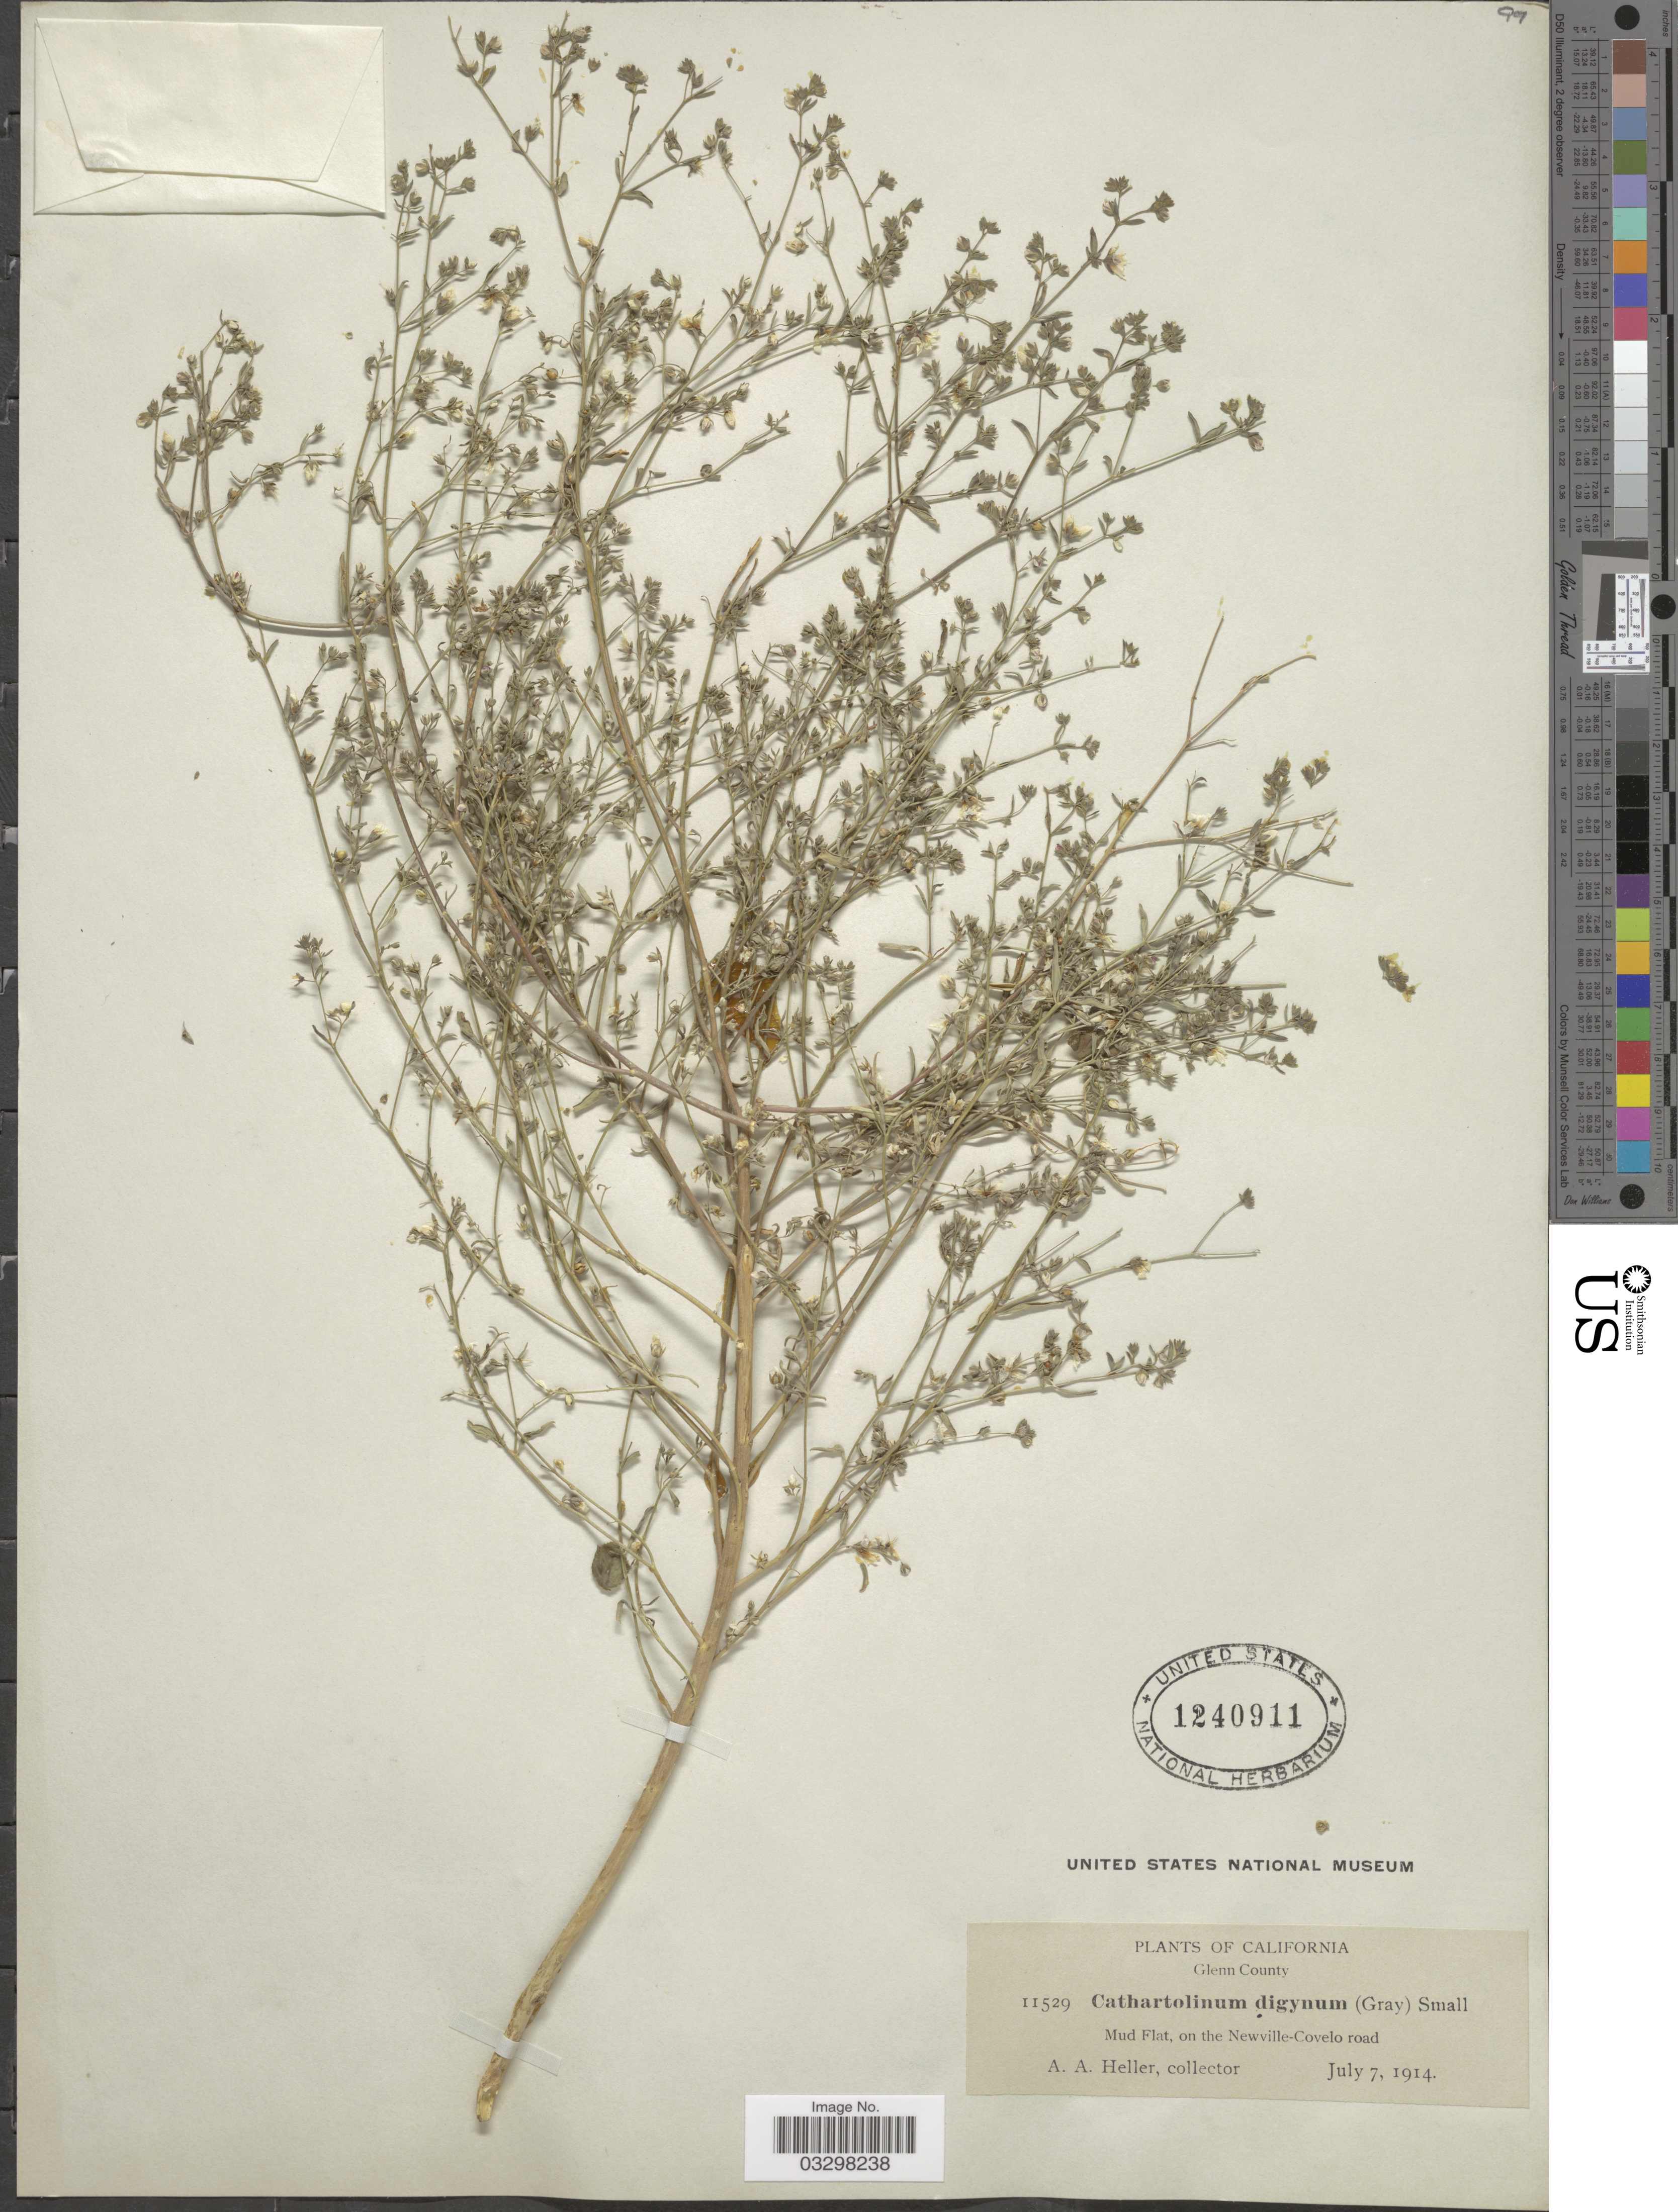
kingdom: Plantae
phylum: Tracheophyta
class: Magnoliopsida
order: Malpighiales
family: Linaceae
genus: Linum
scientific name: Linum tehamense (H. Sharsm.) comb. nov. ined.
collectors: A. A. Heller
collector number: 11529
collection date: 1914-07-07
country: United States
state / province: California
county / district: Glenn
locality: Glenn County. Mud Flat, on the Newville-Covel road.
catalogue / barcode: US 1240911